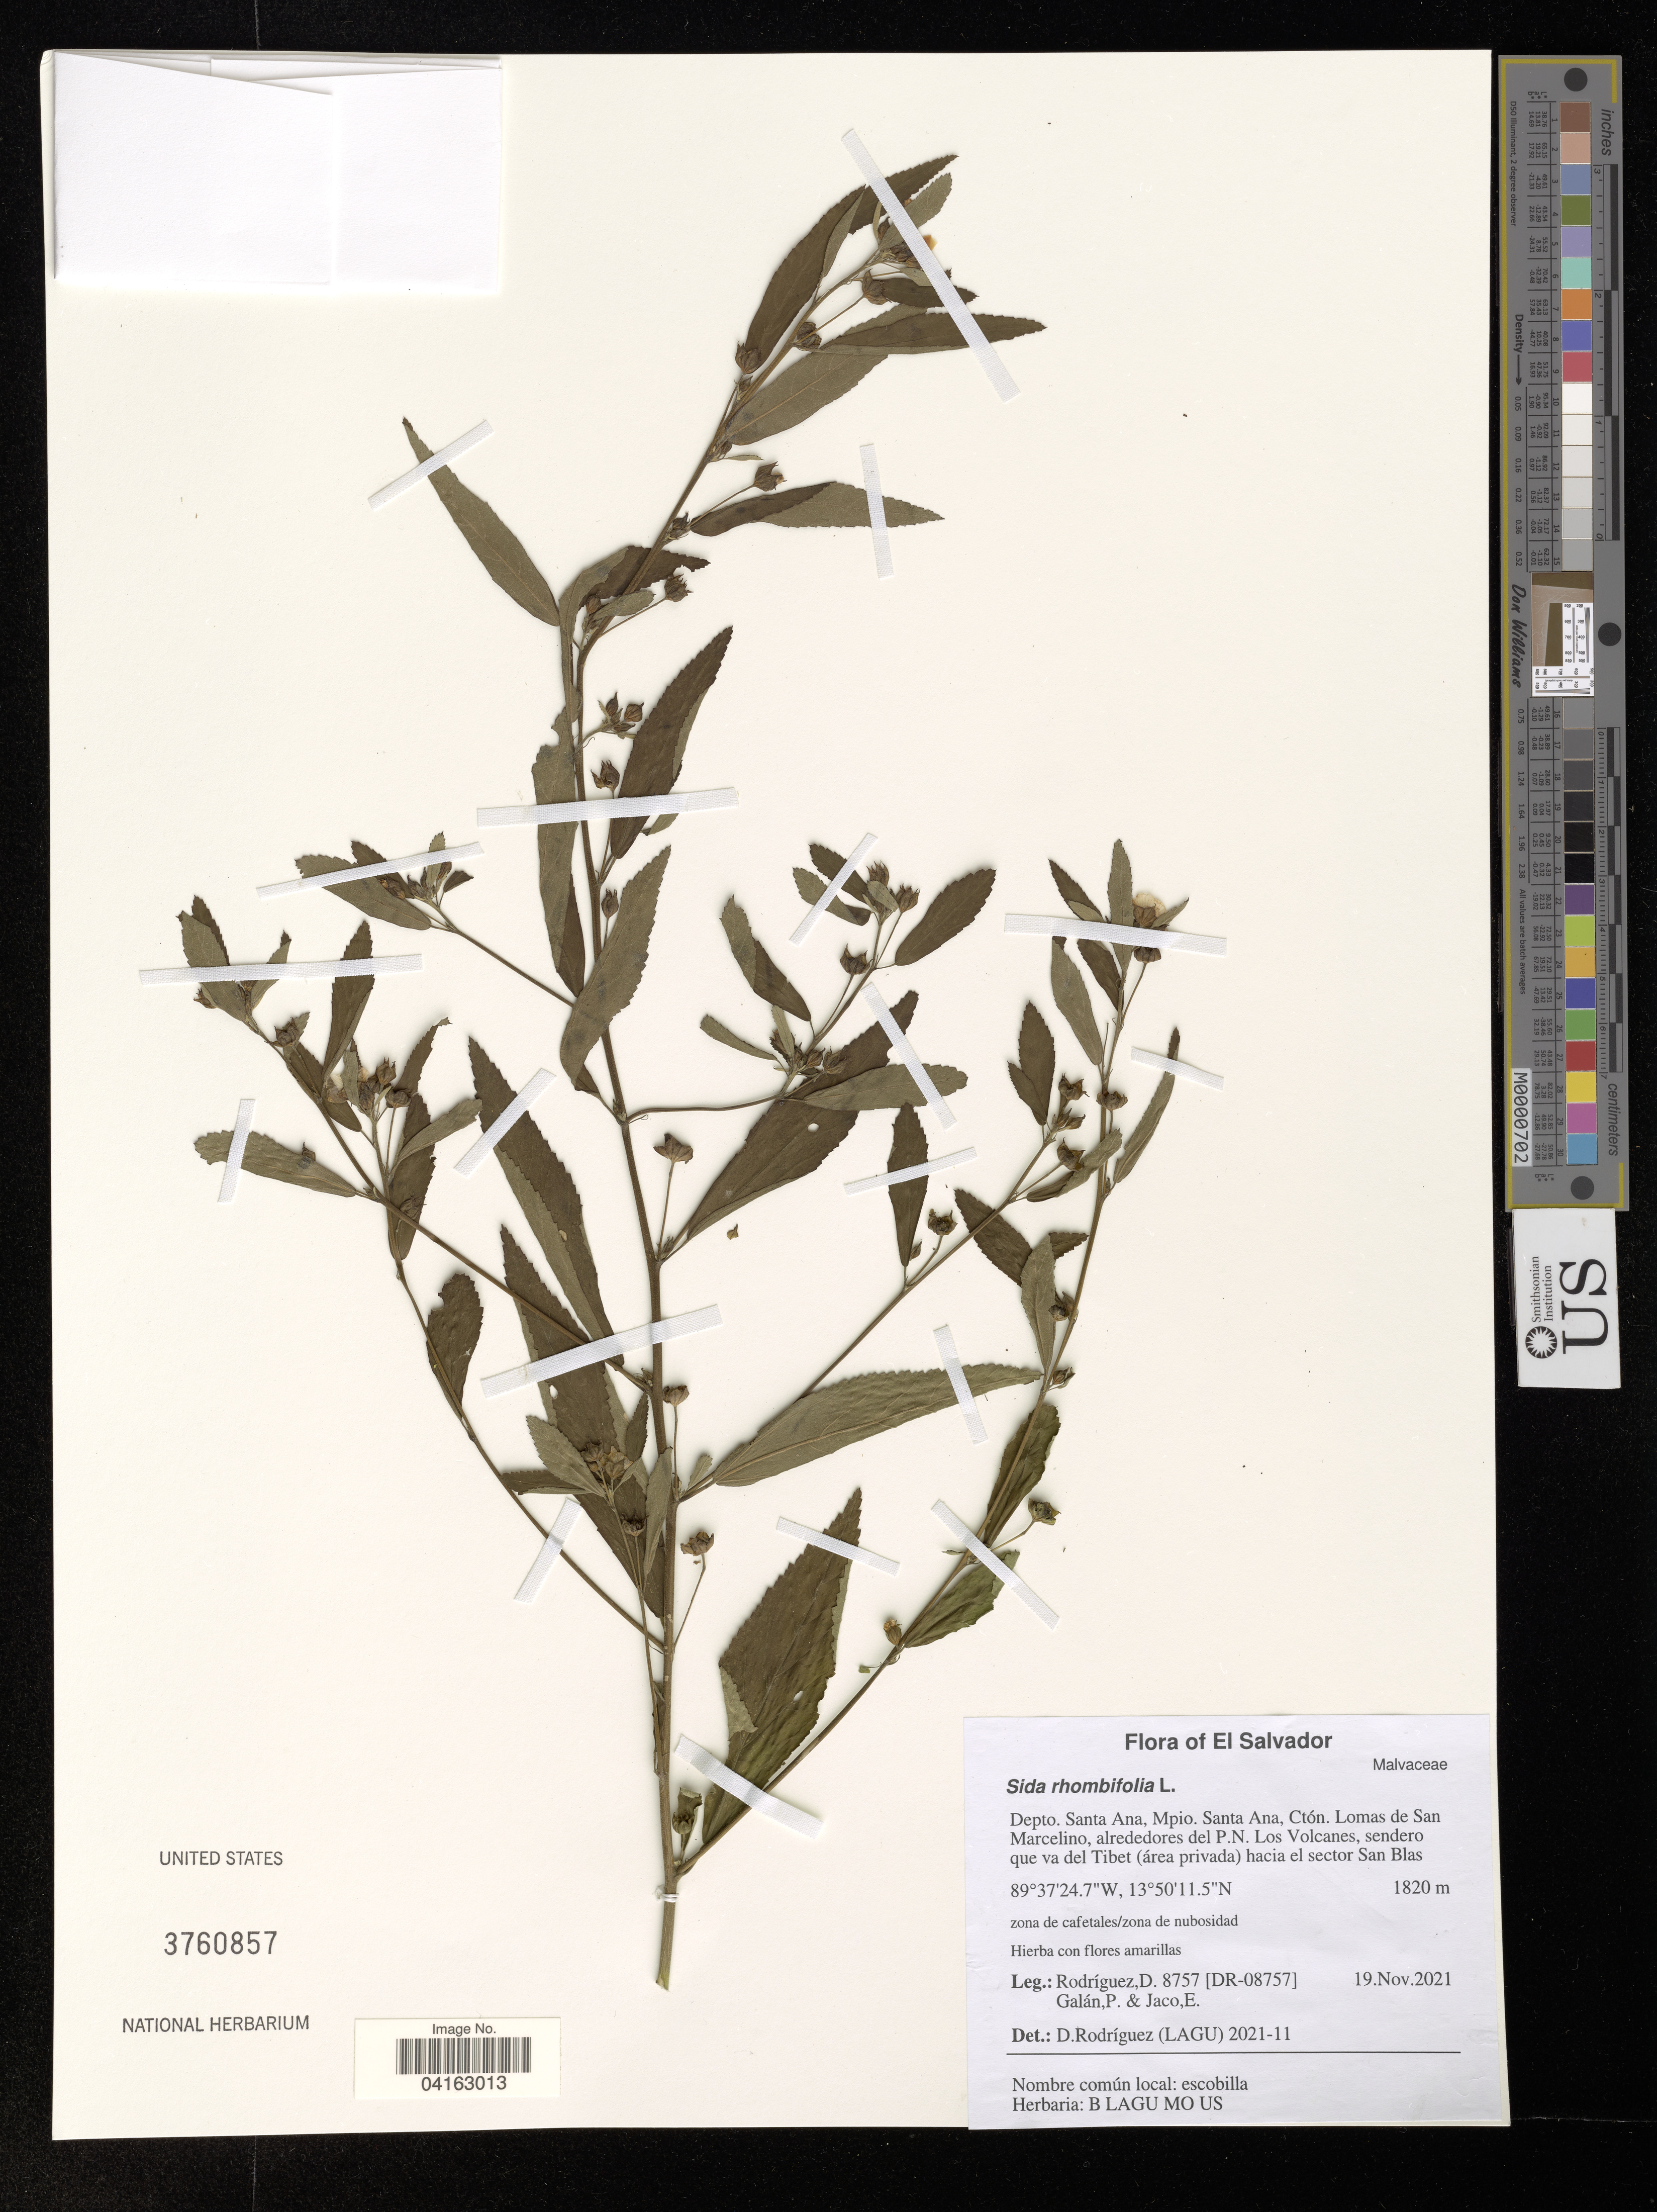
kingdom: Plantae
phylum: Tracheophyta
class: Magnoliopsida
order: Malvales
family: Malvaceae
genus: Sida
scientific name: Sida rhombifolia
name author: L.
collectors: D. Rodriguez, P. Galan & E. Jaco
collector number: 8757 / /[DR-08757]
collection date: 2021-11-19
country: El Salvador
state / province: Santa Ana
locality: Depto. Santa Ana, Mpio. Santa Ana, Ctón. Lomas de San Marcelino, alrededores del P.N. Los Volcanes, sendero que va del Tibet (área privada) hacia el sector San Blas.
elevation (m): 1820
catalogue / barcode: US 3760857